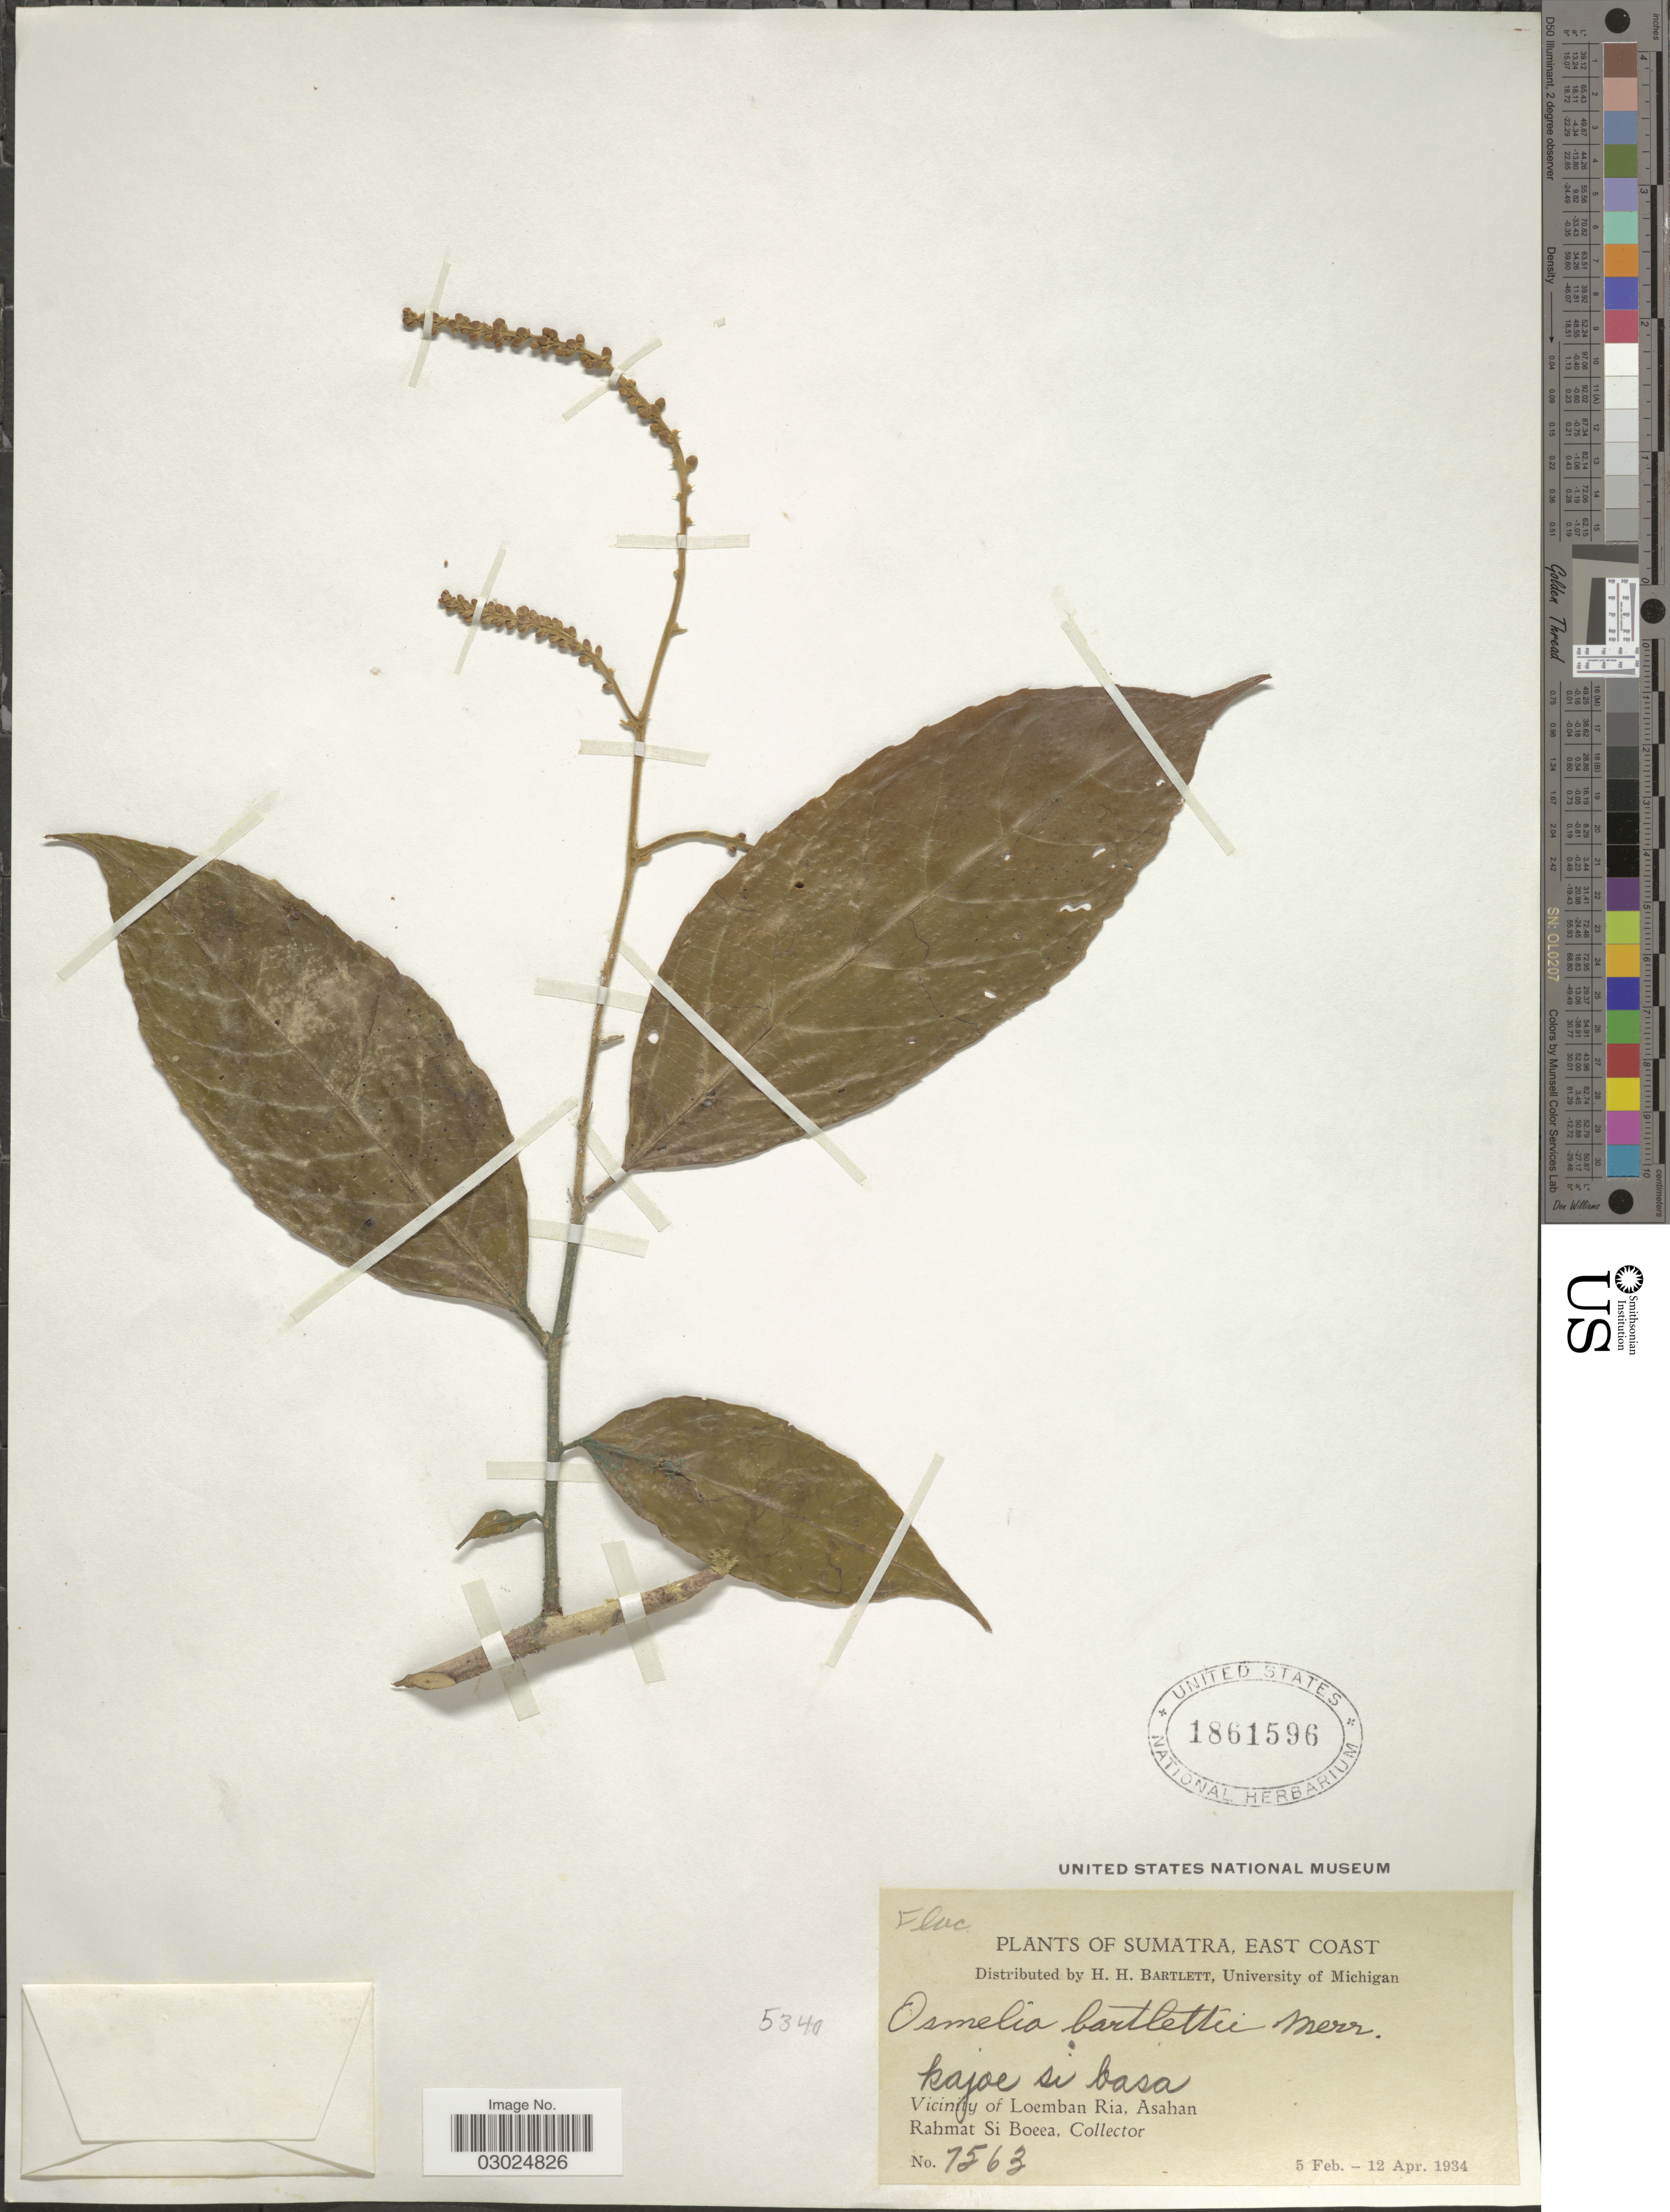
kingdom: Plantae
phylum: Tracheophyta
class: Magnoliopsida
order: Malpighiales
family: Salicaceae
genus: Osmelia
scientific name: Osmelia bartlettii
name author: Merr.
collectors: Rahmat Si Boeea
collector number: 7563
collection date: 1934-02-05/1934-04-12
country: Indonesia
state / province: Sumatra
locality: East Coast, Vicinity of Loemban Ria, Asahan.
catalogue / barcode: US 1861596